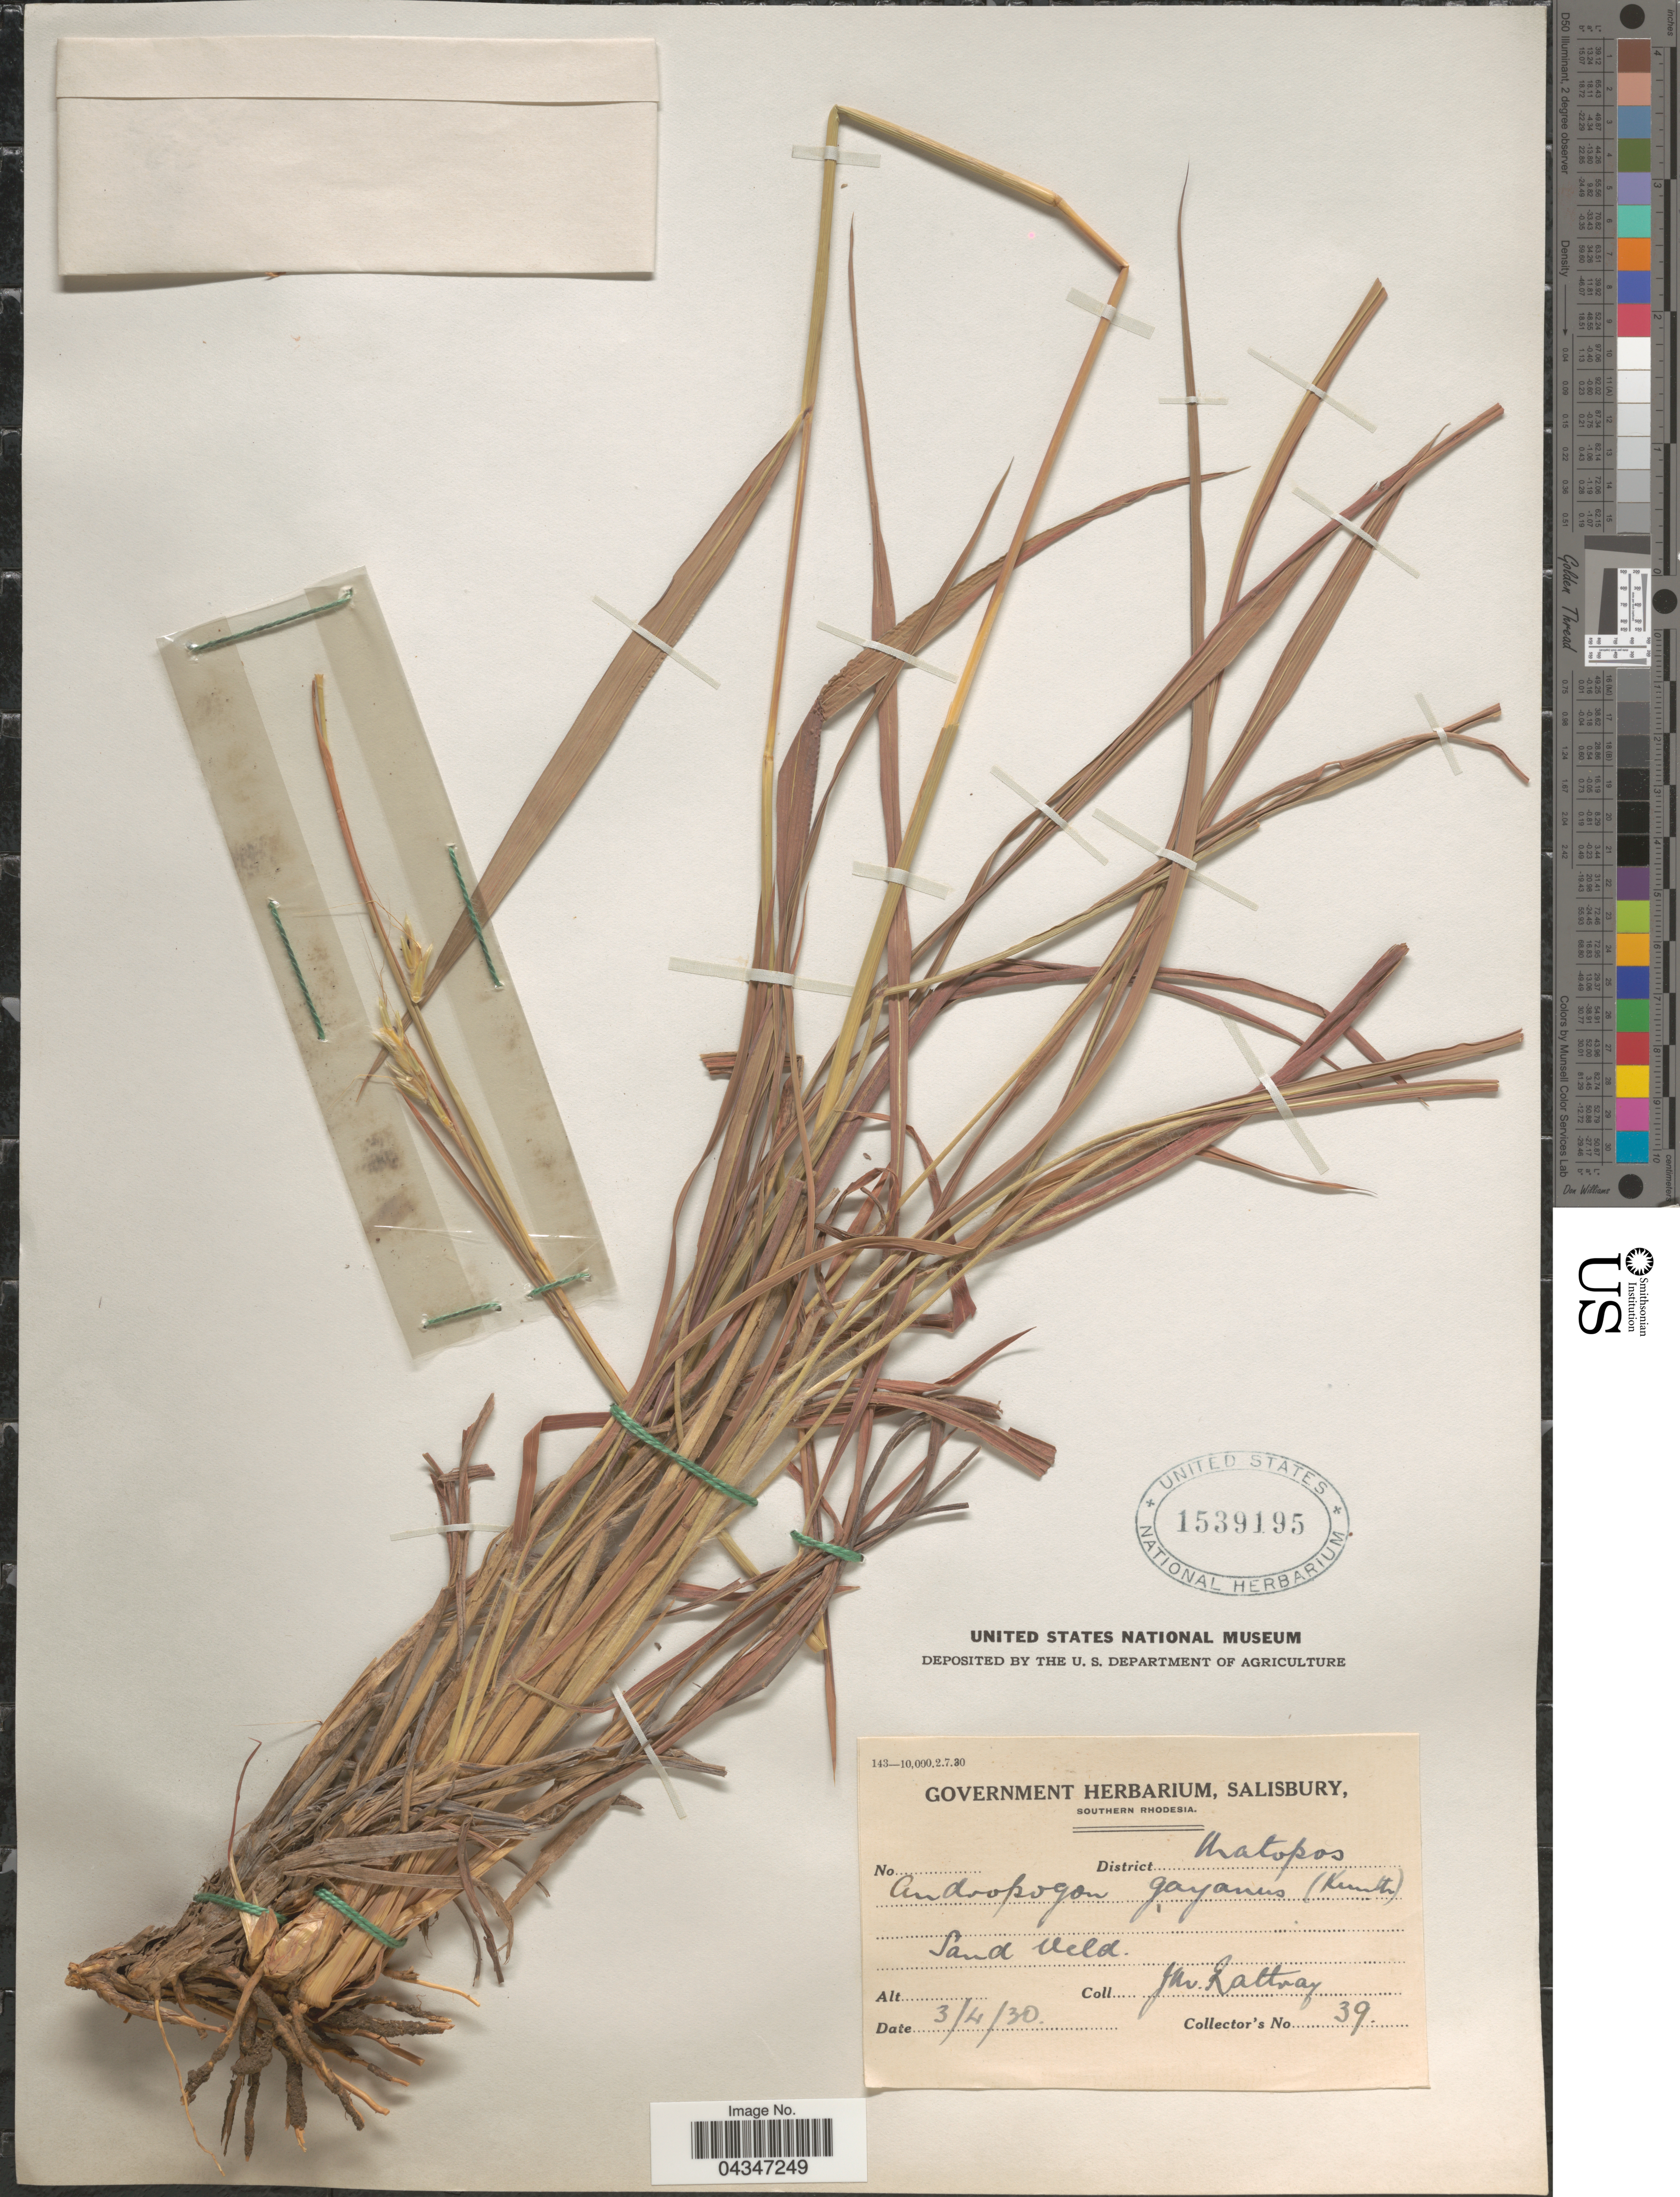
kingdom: Plantae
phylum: Tracheophyta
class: Liliopsida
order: Poales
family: Poaceae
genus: Andropogon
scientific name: Andropogon gayanus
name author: Kunth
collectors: J. Rattray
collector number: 39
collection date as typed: Transcribed d/m/y: 3/4/30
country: Zimbabwe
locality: District Matopos.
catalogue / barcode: US 1539195